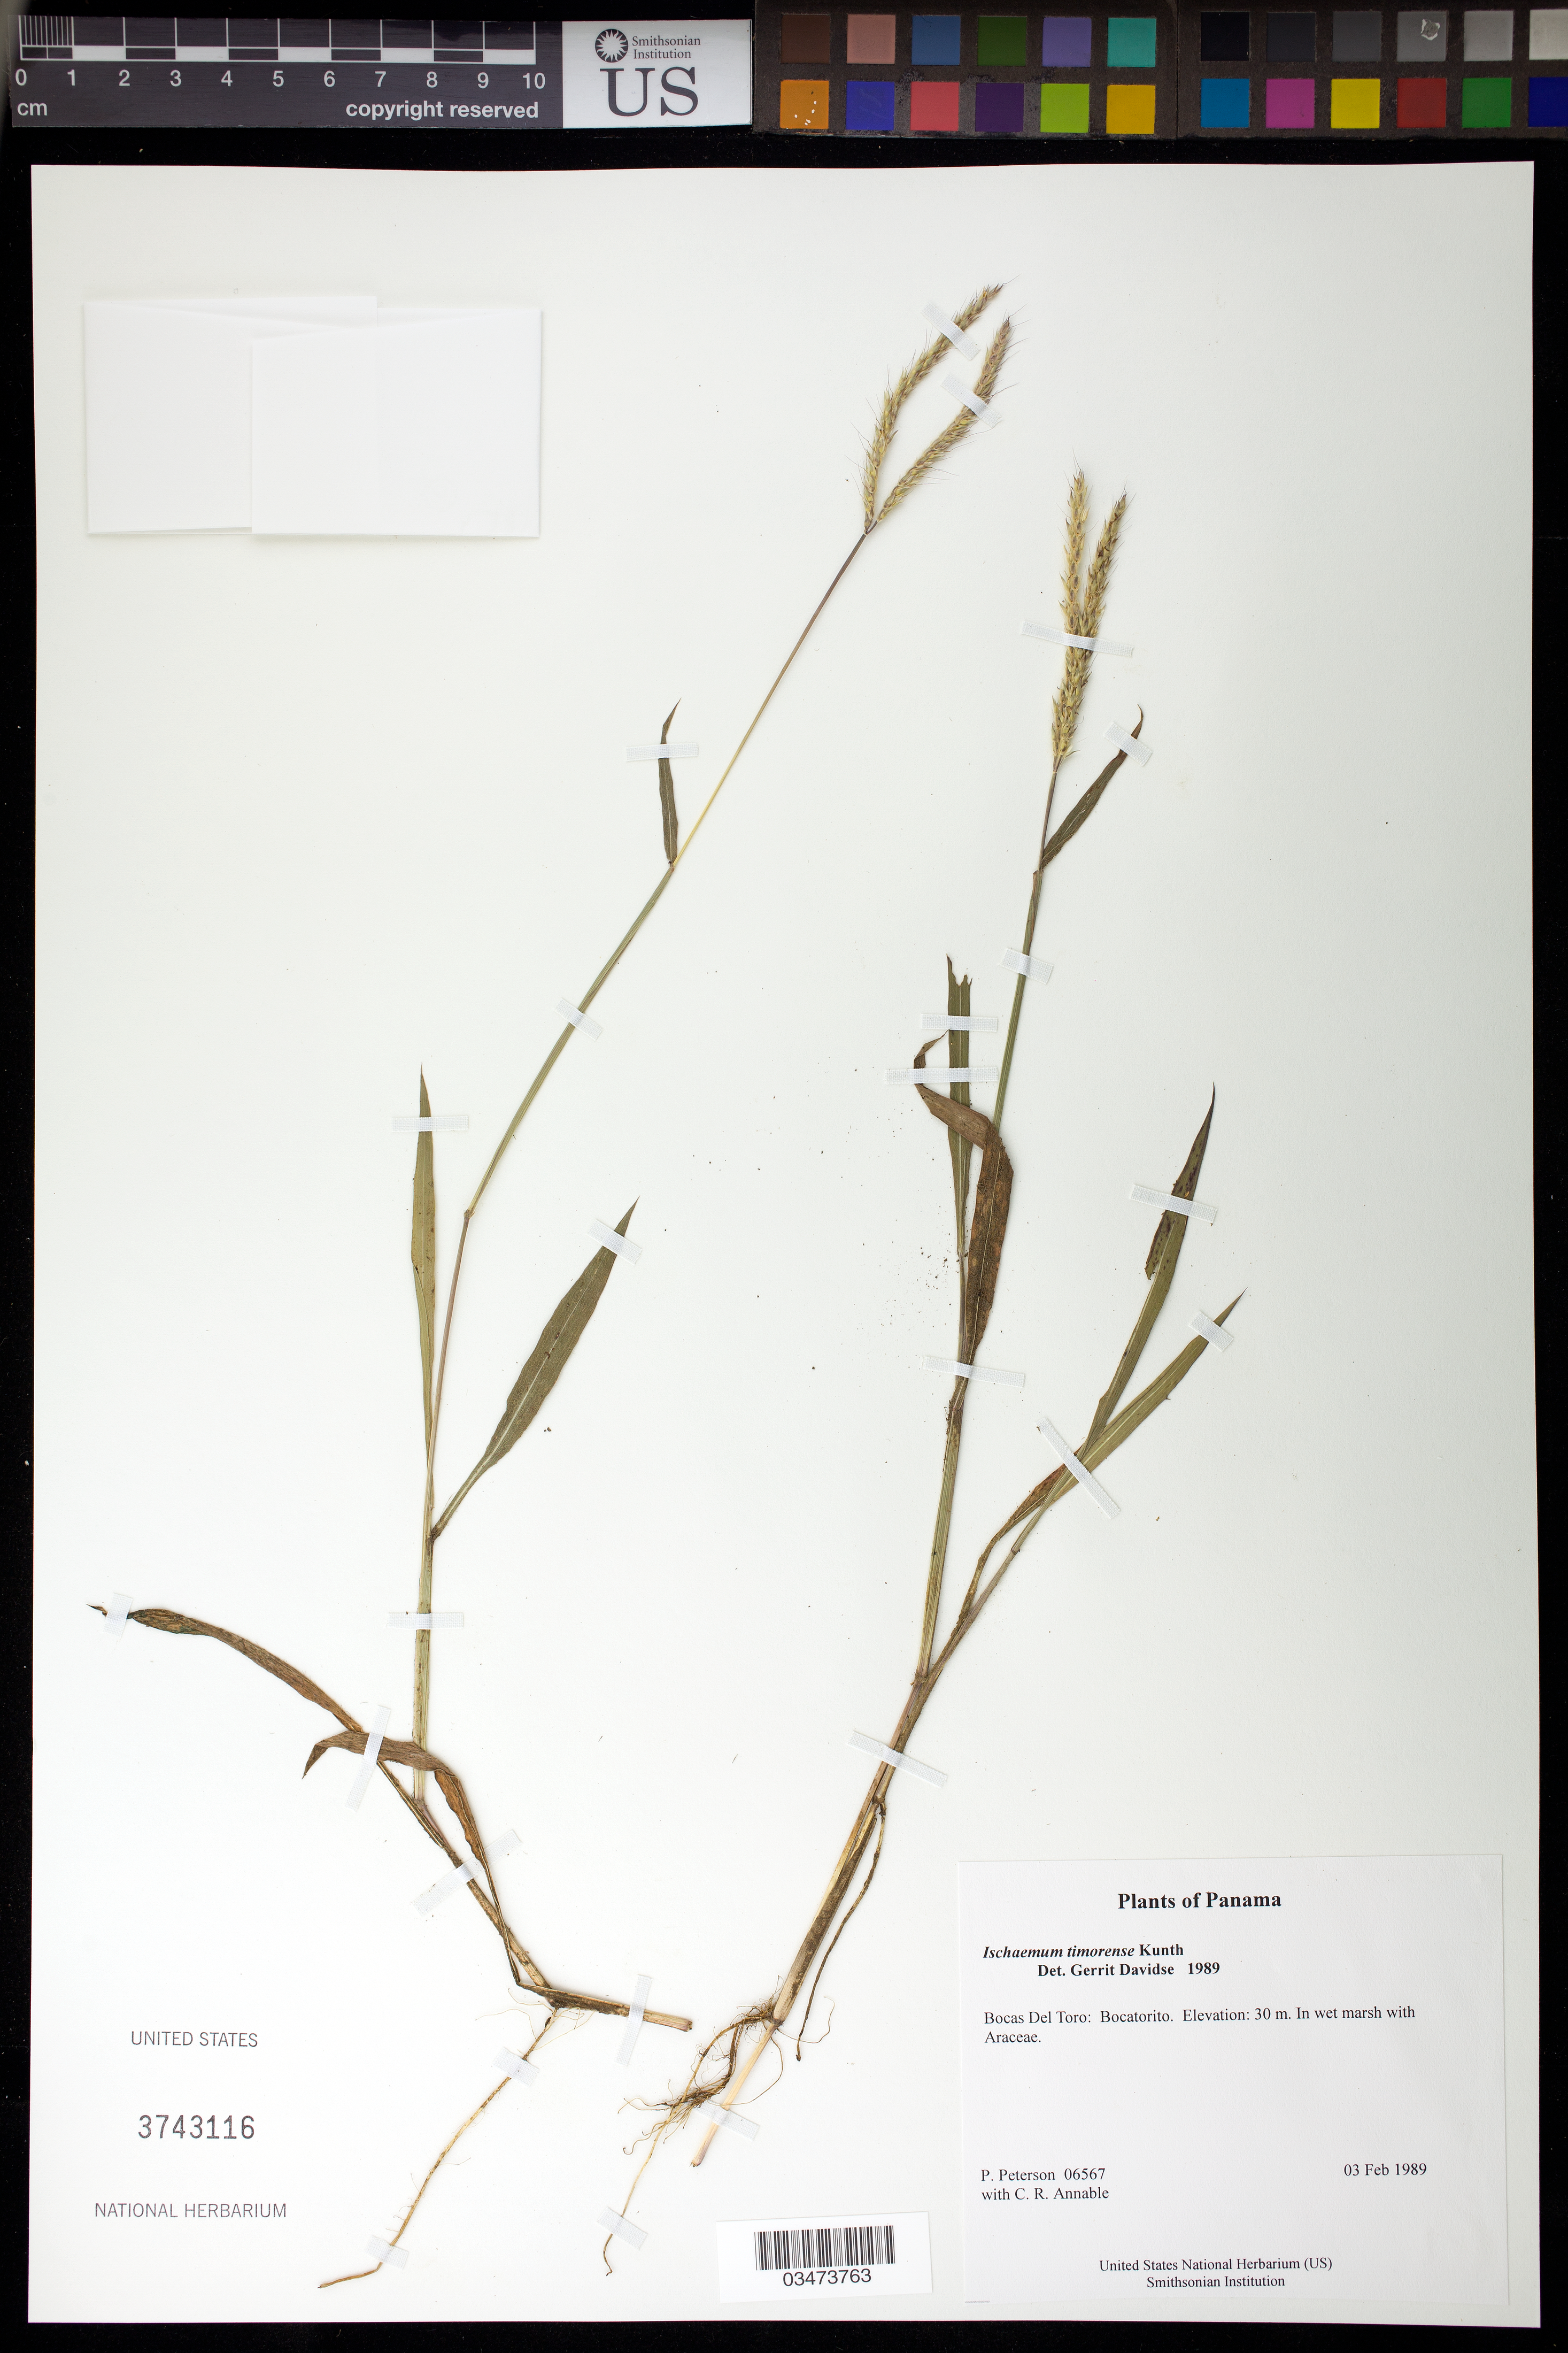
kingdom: Plantae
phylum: Tracheophyta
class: Liliopsida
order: Poales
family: Poaceae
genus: Ischaemum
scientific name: Ischaemum timorense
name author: Kunth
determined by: Davidse, Gerrit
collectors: P. M. Peterson & C. R. Annable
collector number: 06567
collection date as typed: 03 Feb 1989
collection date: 1989-02-03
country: Panama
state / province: Bocas del Toro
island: San Cristobal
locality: Bocatorito.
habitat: In wet marsh with Araceae.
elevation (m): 30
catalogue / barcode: US 3743116